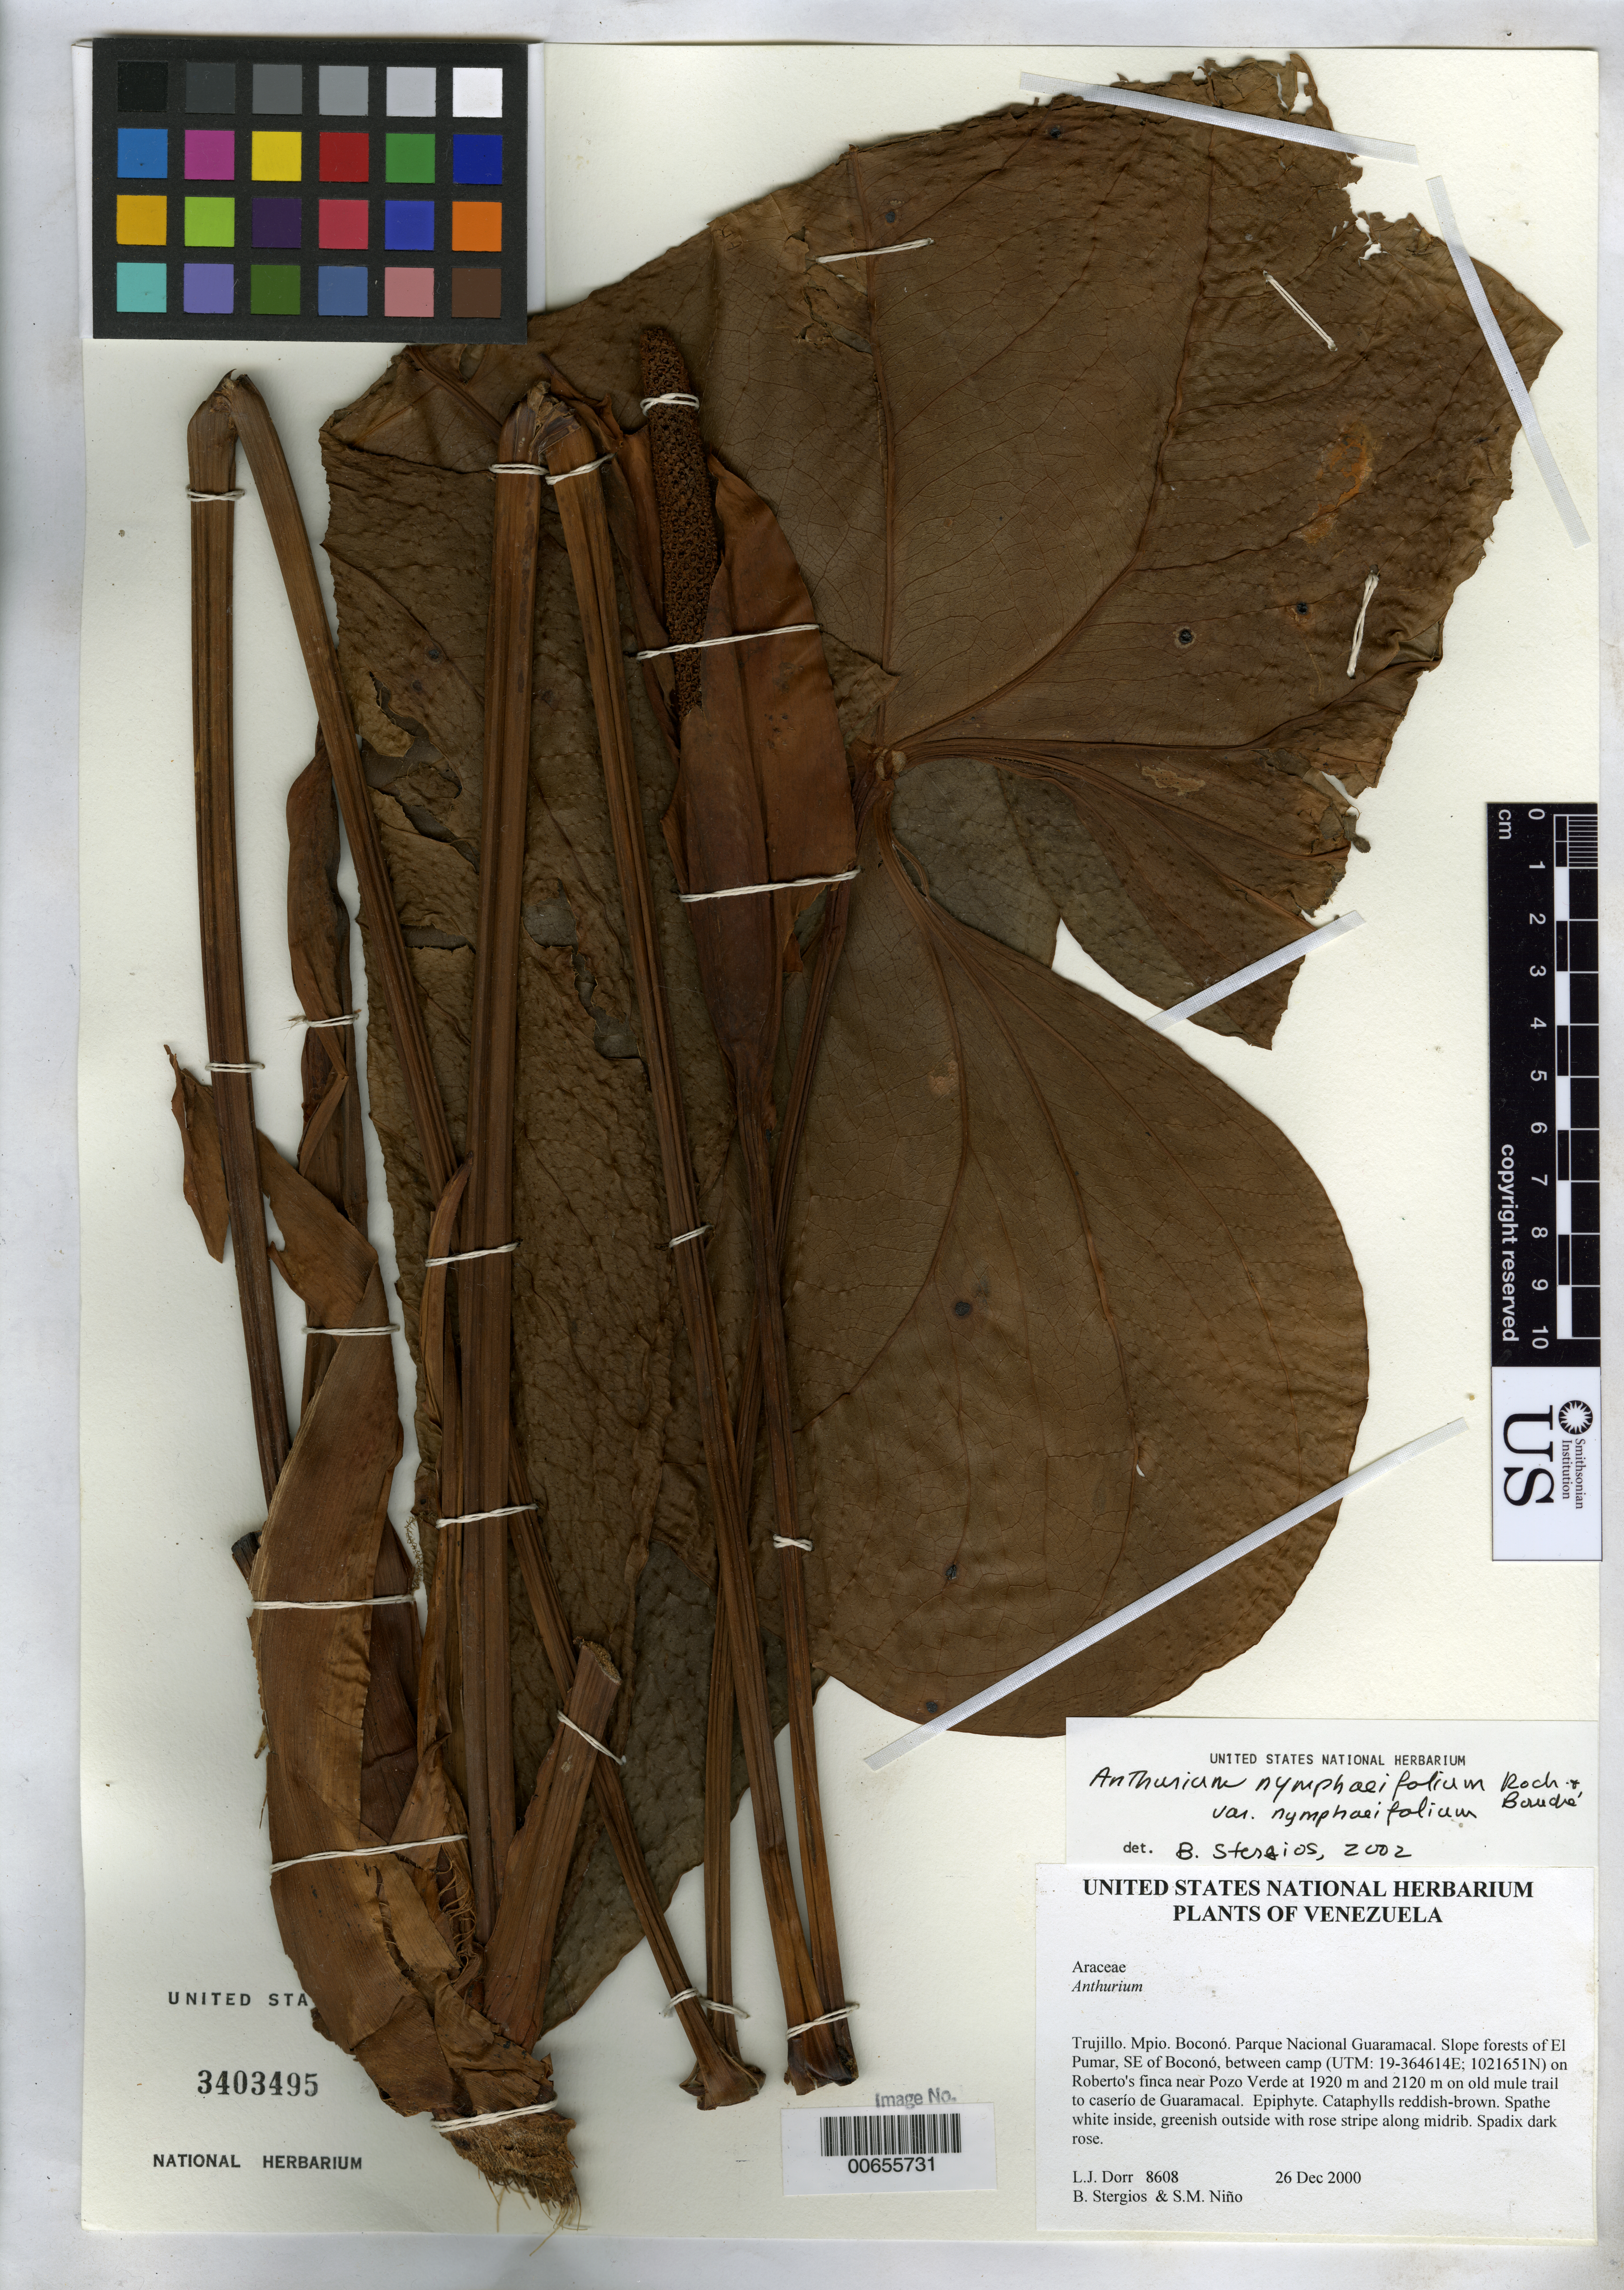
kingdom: Plantae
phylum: Tracheophyta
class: Liliopsida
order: Alismatales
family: Araceae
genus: Anthurium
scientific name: Anthurium nymphaeifolium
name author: K. Koch & C.D. Bouché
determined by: Stergios, B. G.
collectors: L. J. Dorr, B. G. Stergios & S. M. Niño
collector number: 8608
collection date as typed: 26 Dec 2000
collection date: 2000-12-26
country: Venezuela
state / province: Trujillo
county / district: Boconó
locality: Parque Nacional Guaramacal. El Pumar, SE of Boconó, between camp on Roberto's finca near Pozo Verde at 1920 m and 2120 m on old mule trail to caserío de Guaramacal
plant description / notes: MO, PORT, US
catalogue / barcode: US 3403495